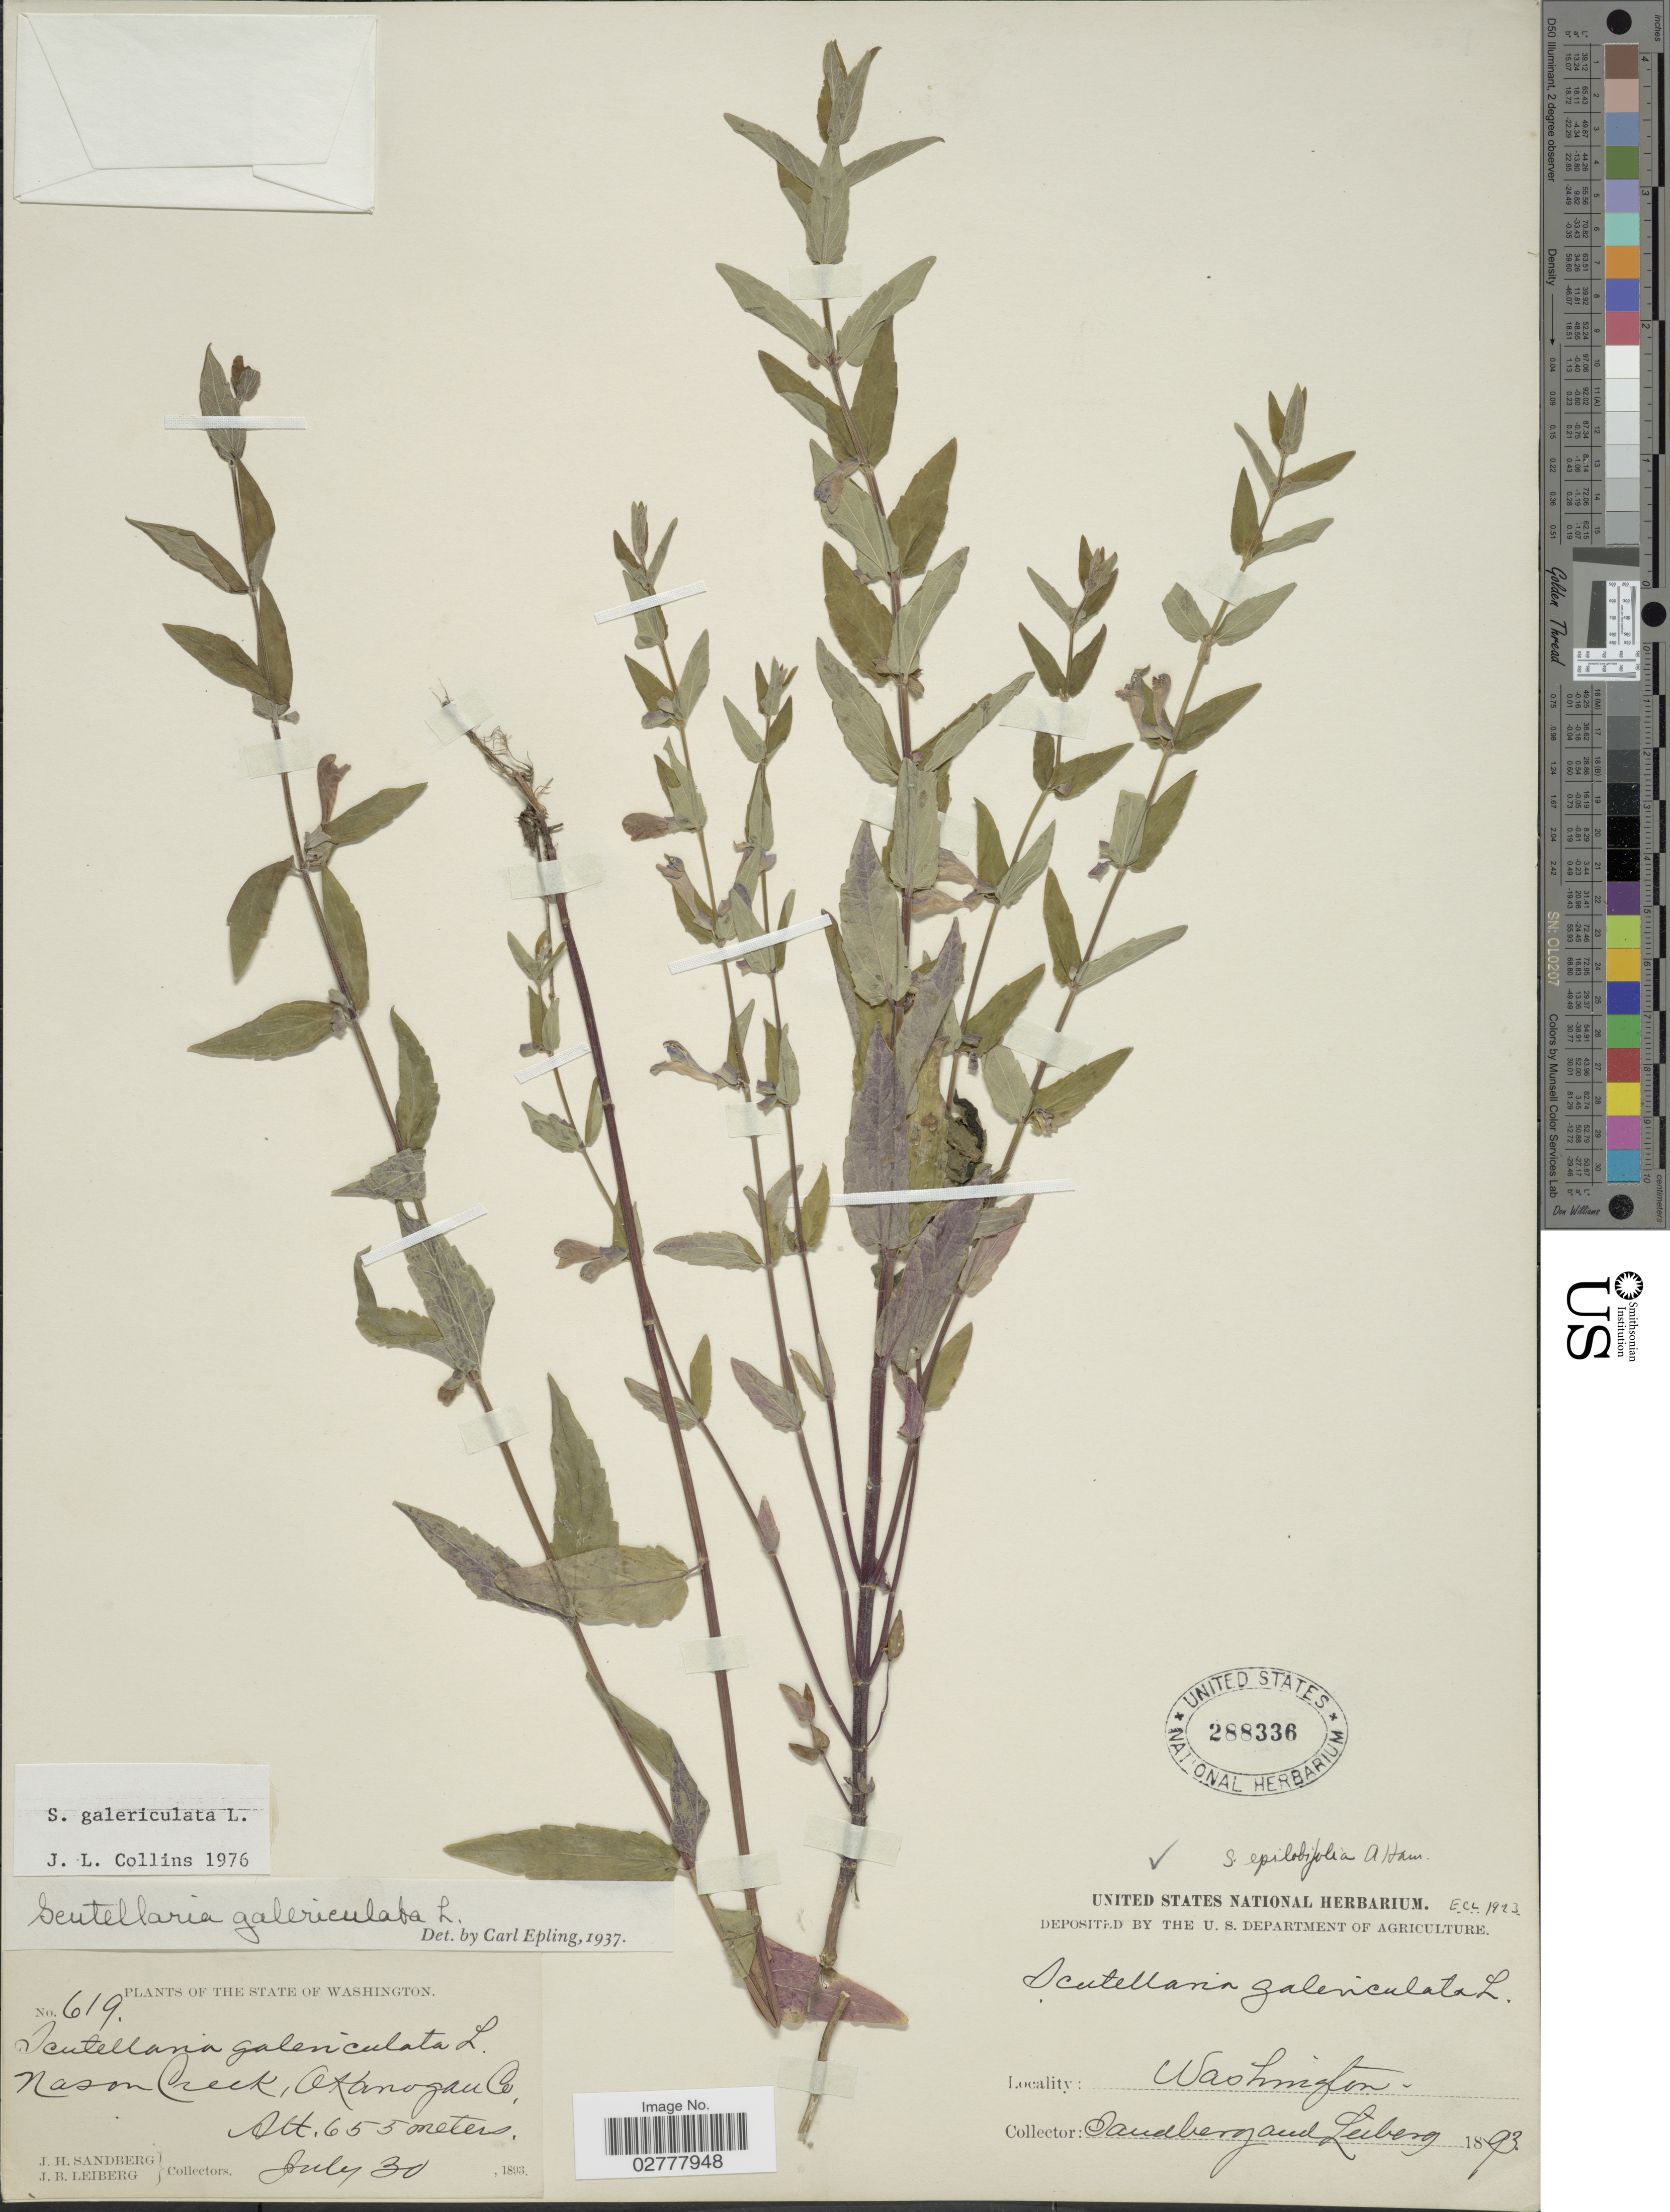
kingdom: Plantae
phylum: Tracheophyta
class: Magnoliopsida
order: Lamiales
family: Lamiaceae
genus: Scutellaria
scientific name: Scutellaria galericulata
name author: L.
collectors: J. H. Sandberg & J. B. Leiberg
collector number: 619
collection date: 1893-07-30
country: United States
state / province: Washington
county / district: Okanogan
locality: Nason Creek, Okanogau Co.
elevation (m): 655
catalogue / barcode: US 288336